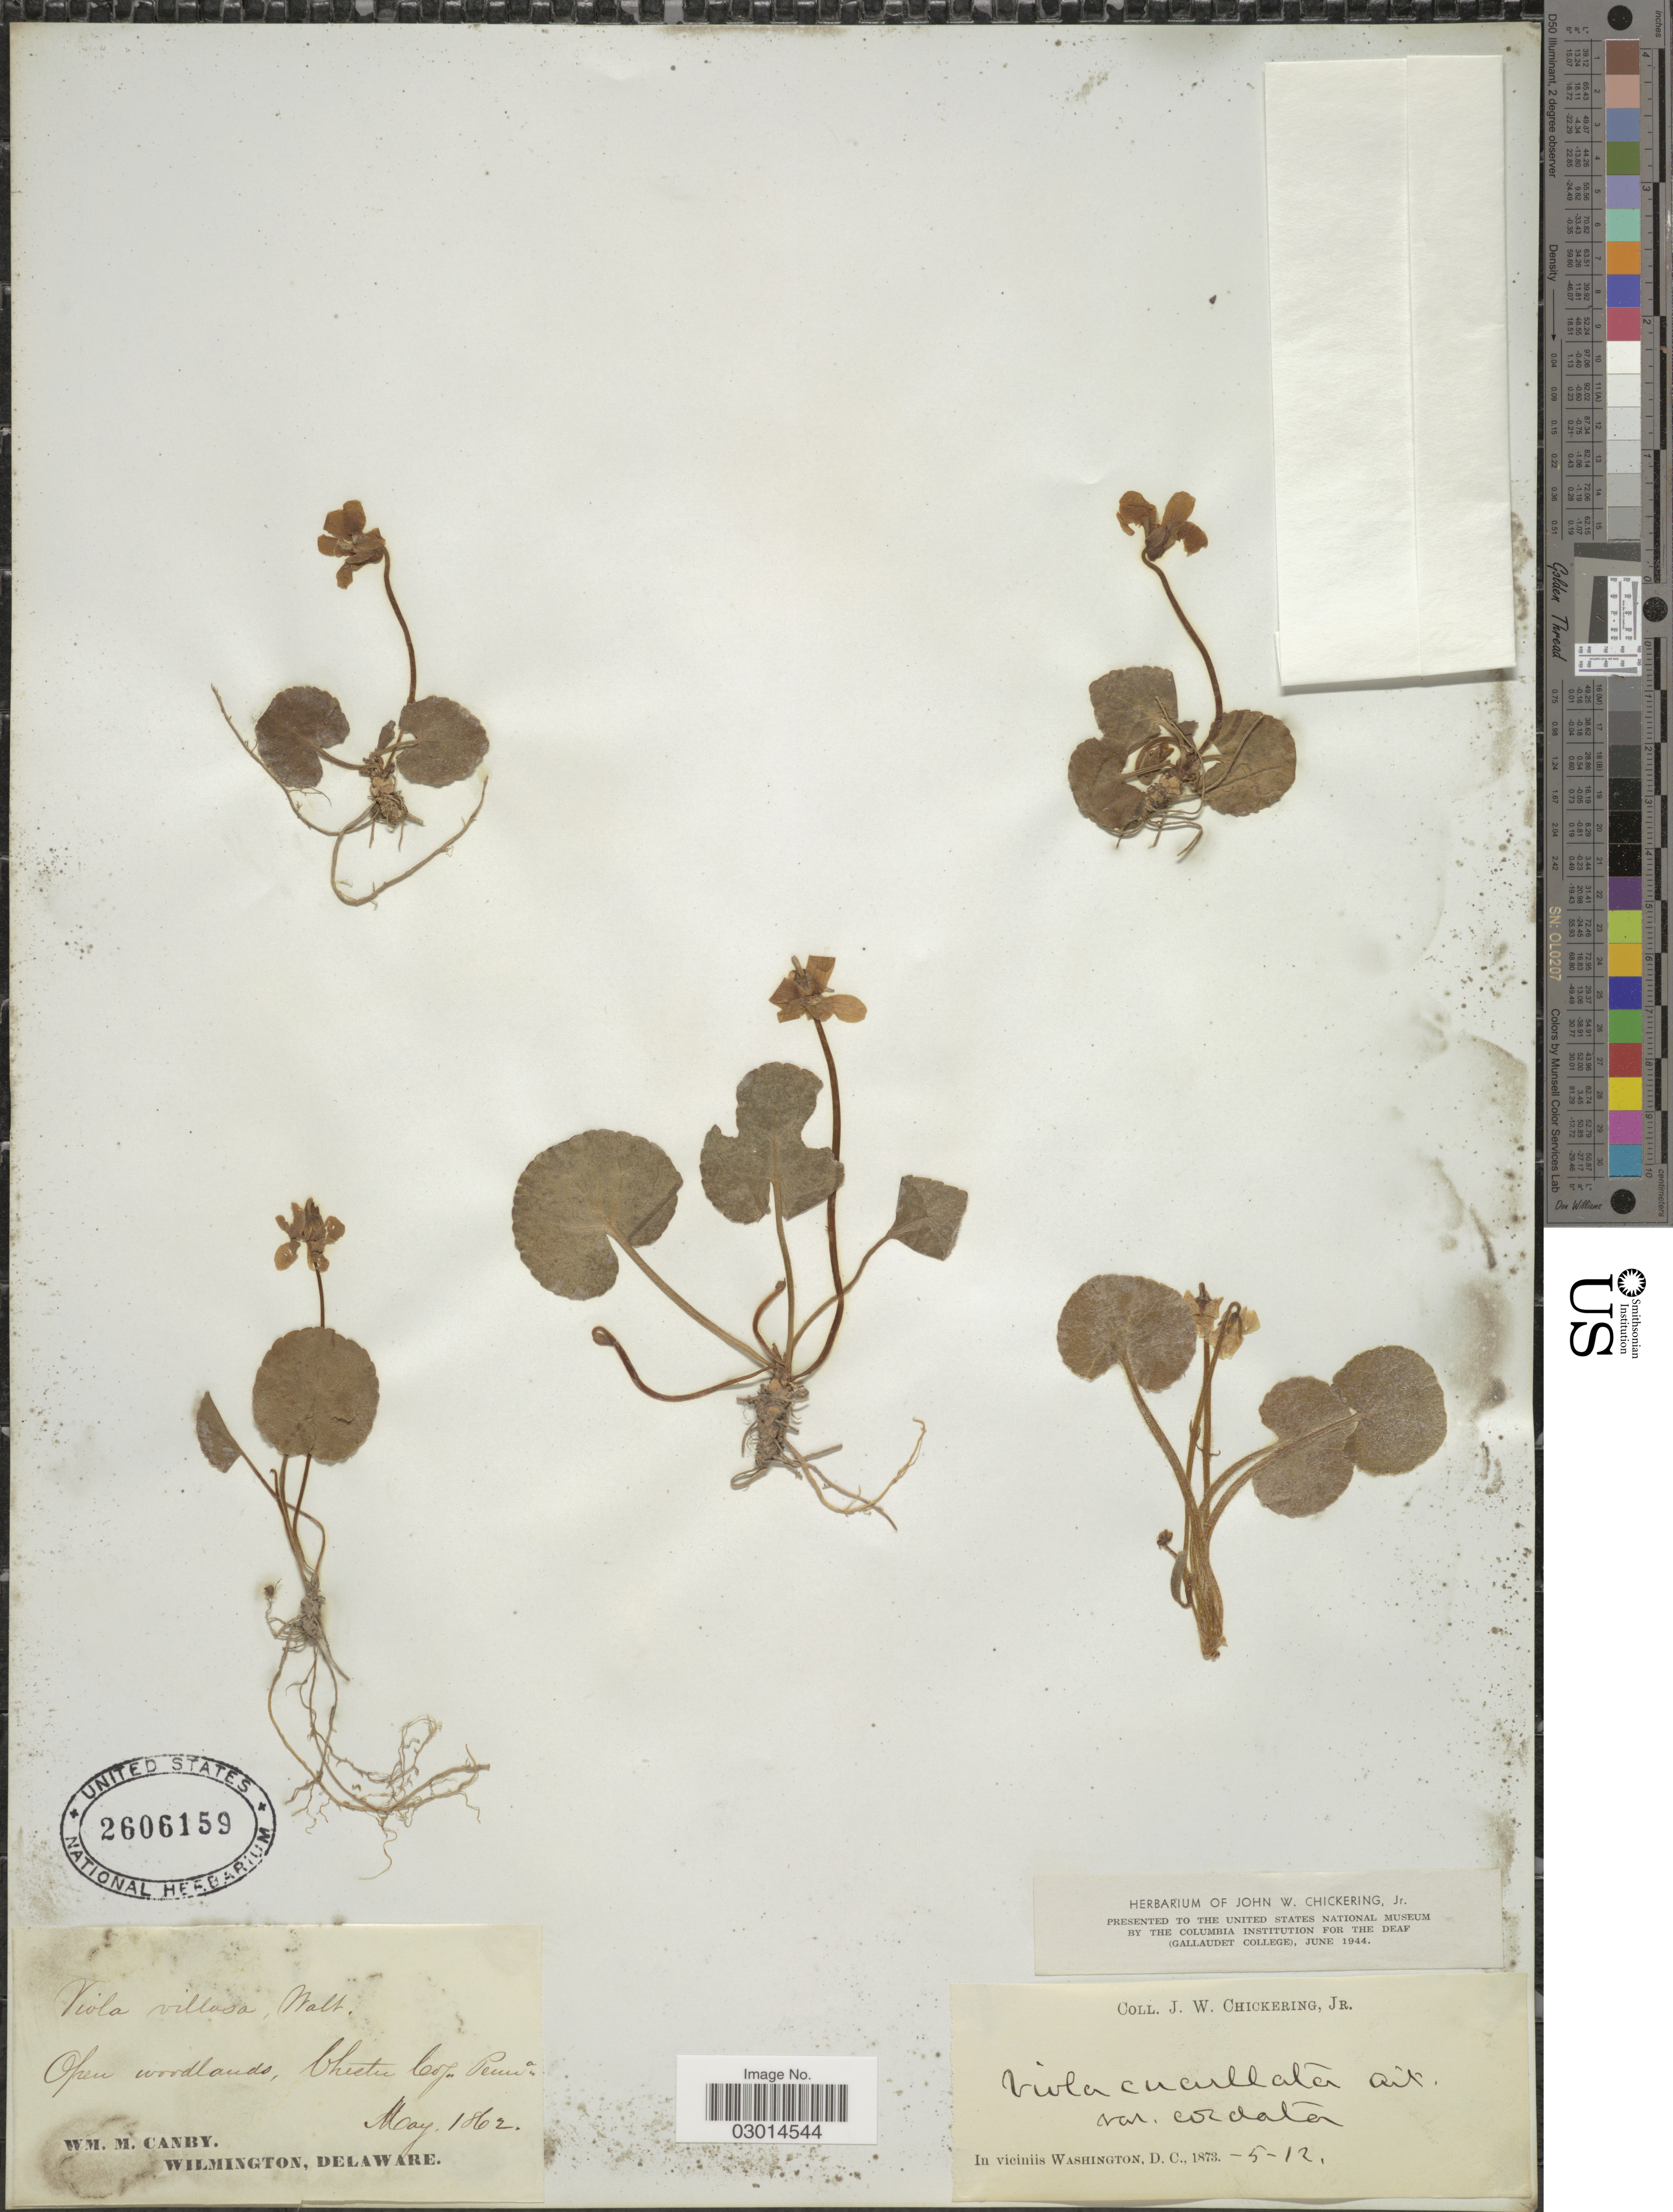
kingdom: Plantae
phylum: Tracheophyta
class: Magnoliopsida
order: Malpighiales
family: Violaceae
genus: Viola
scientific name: Viola cucullata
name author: Aiton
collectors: J. W. Chickering Jr.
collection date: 1873-12-05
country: United States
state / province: District of Columbia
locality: In viciniis Washington, D.C.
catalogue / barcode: US 2606159